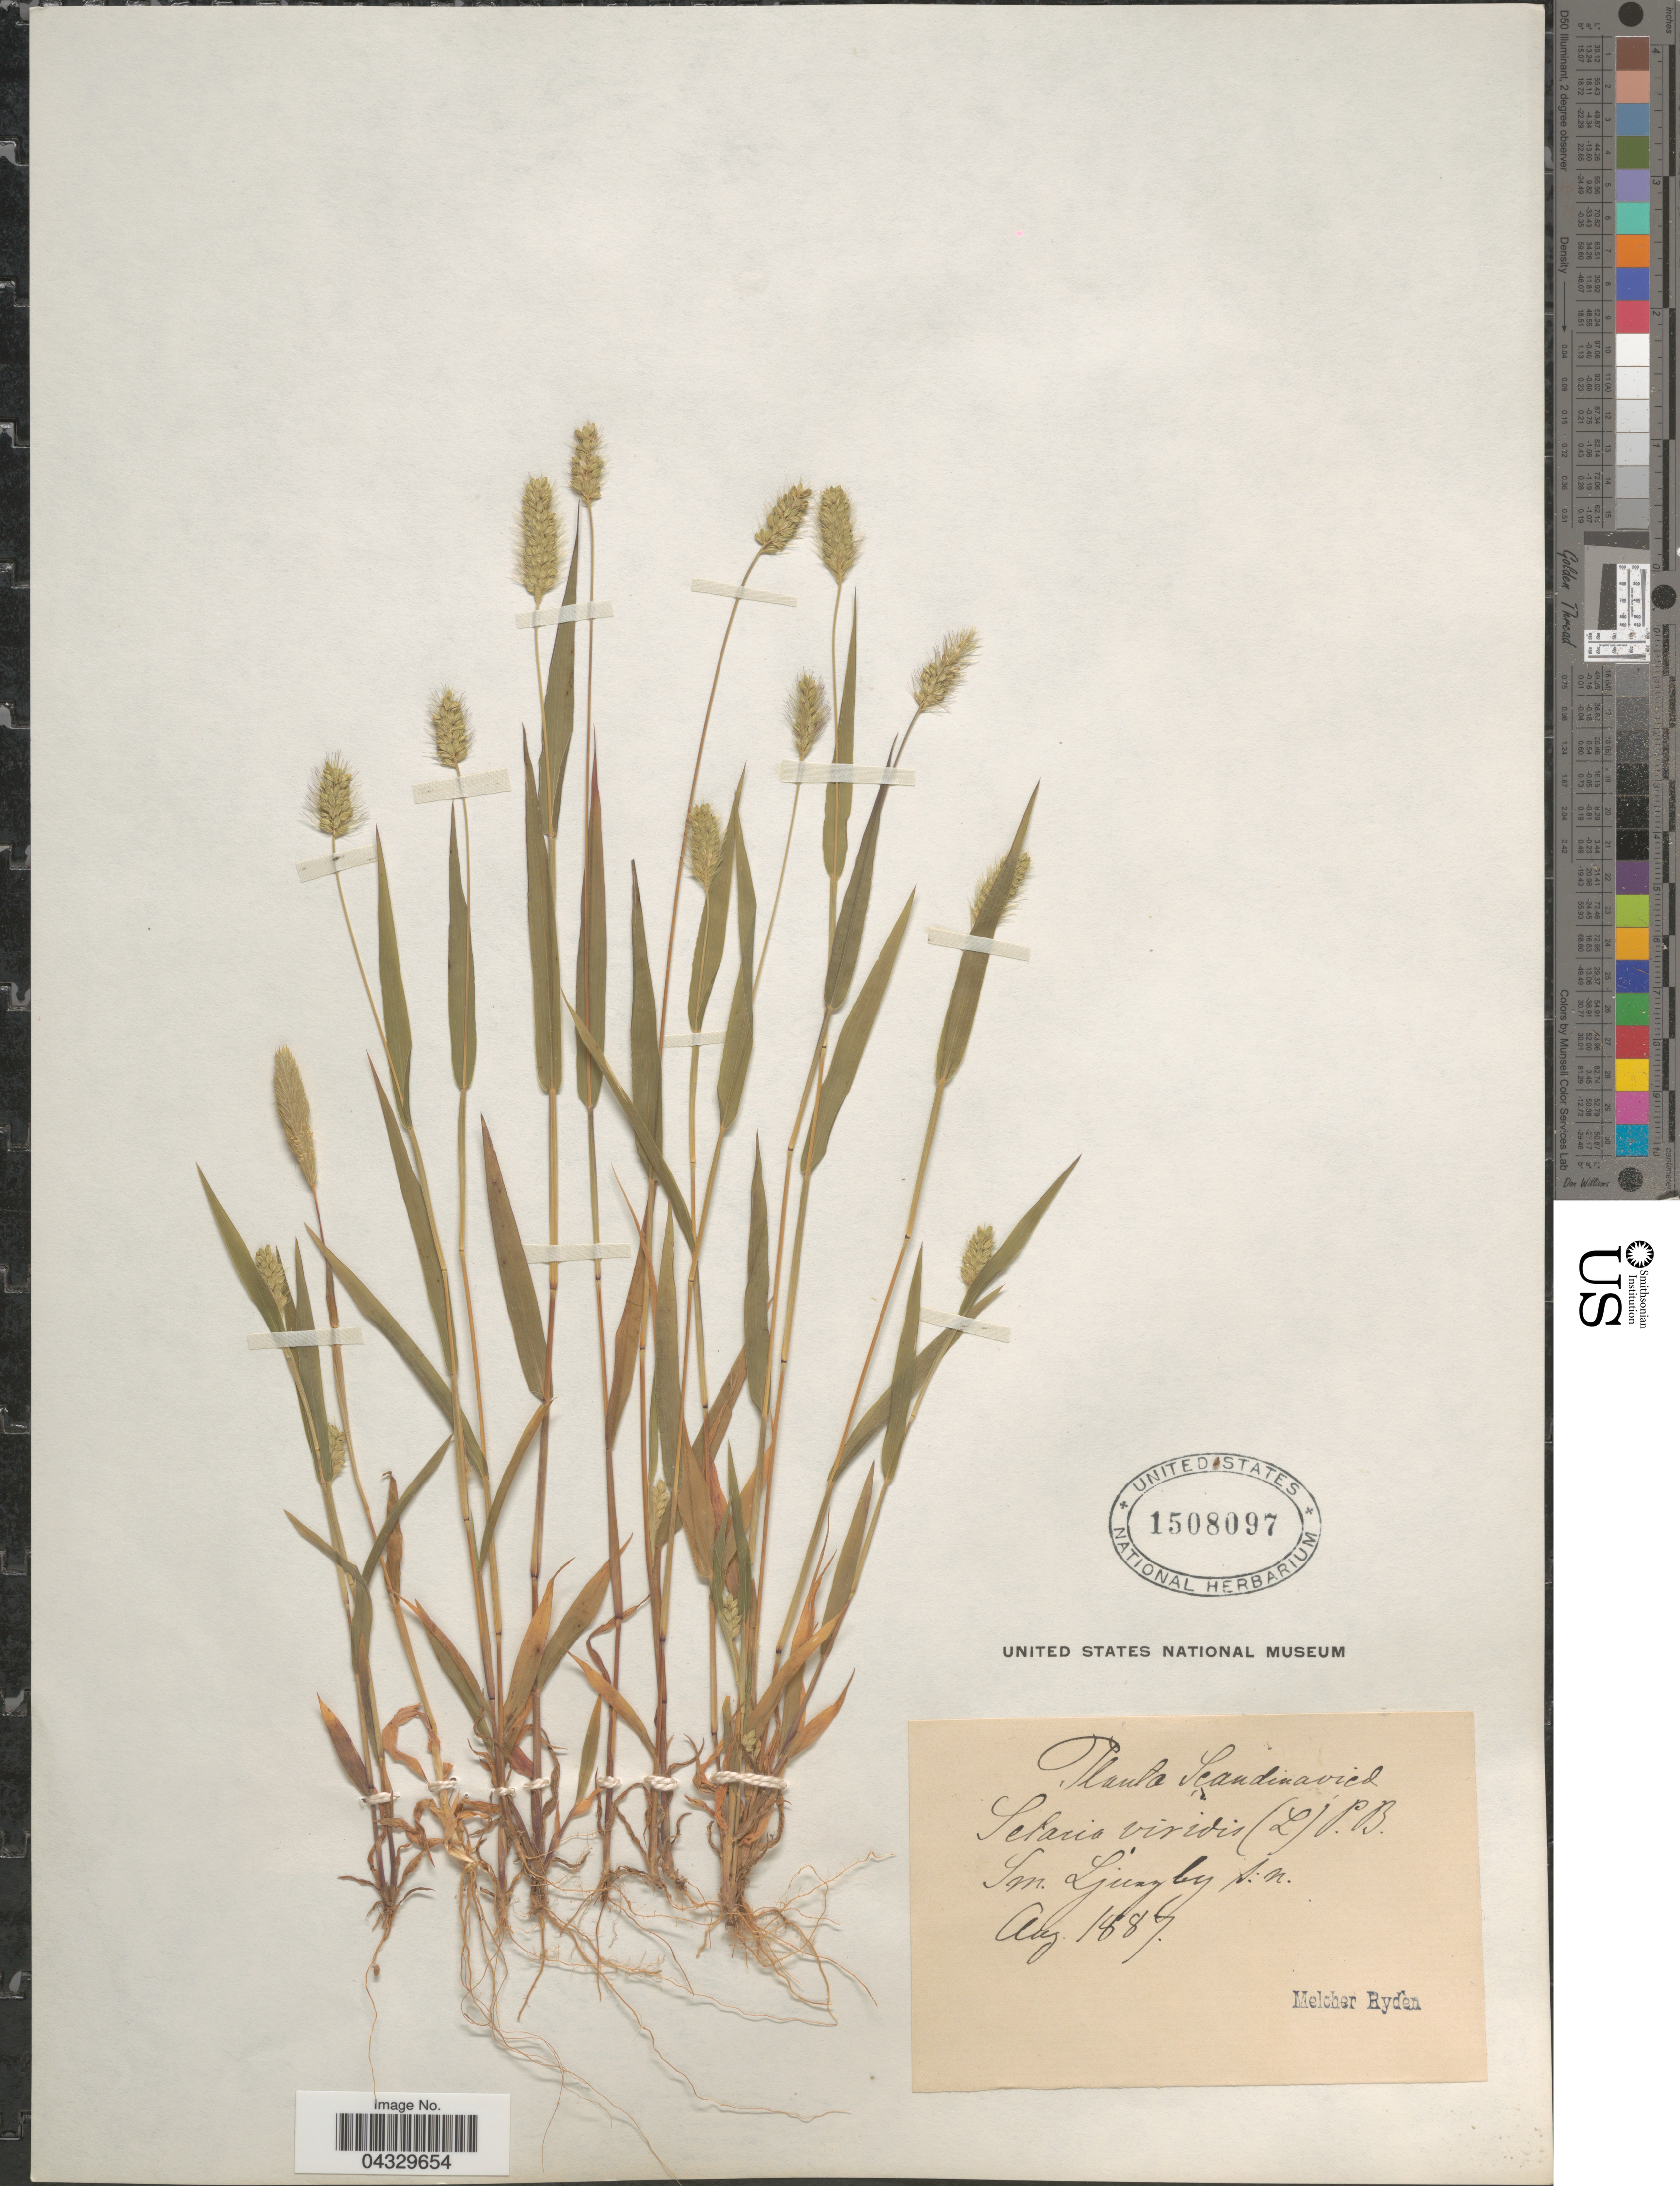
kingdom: Plantae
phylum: Tracheophyta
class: Liliopsida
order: Poales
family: Poaceae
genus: Setaria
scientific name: Setaria viridis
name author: (L.) P. Beauv.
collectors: M. Ryden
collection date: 1887-08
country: Sweden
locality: Scandinavic. Sm. Ljungby.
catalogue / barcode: US 1508097